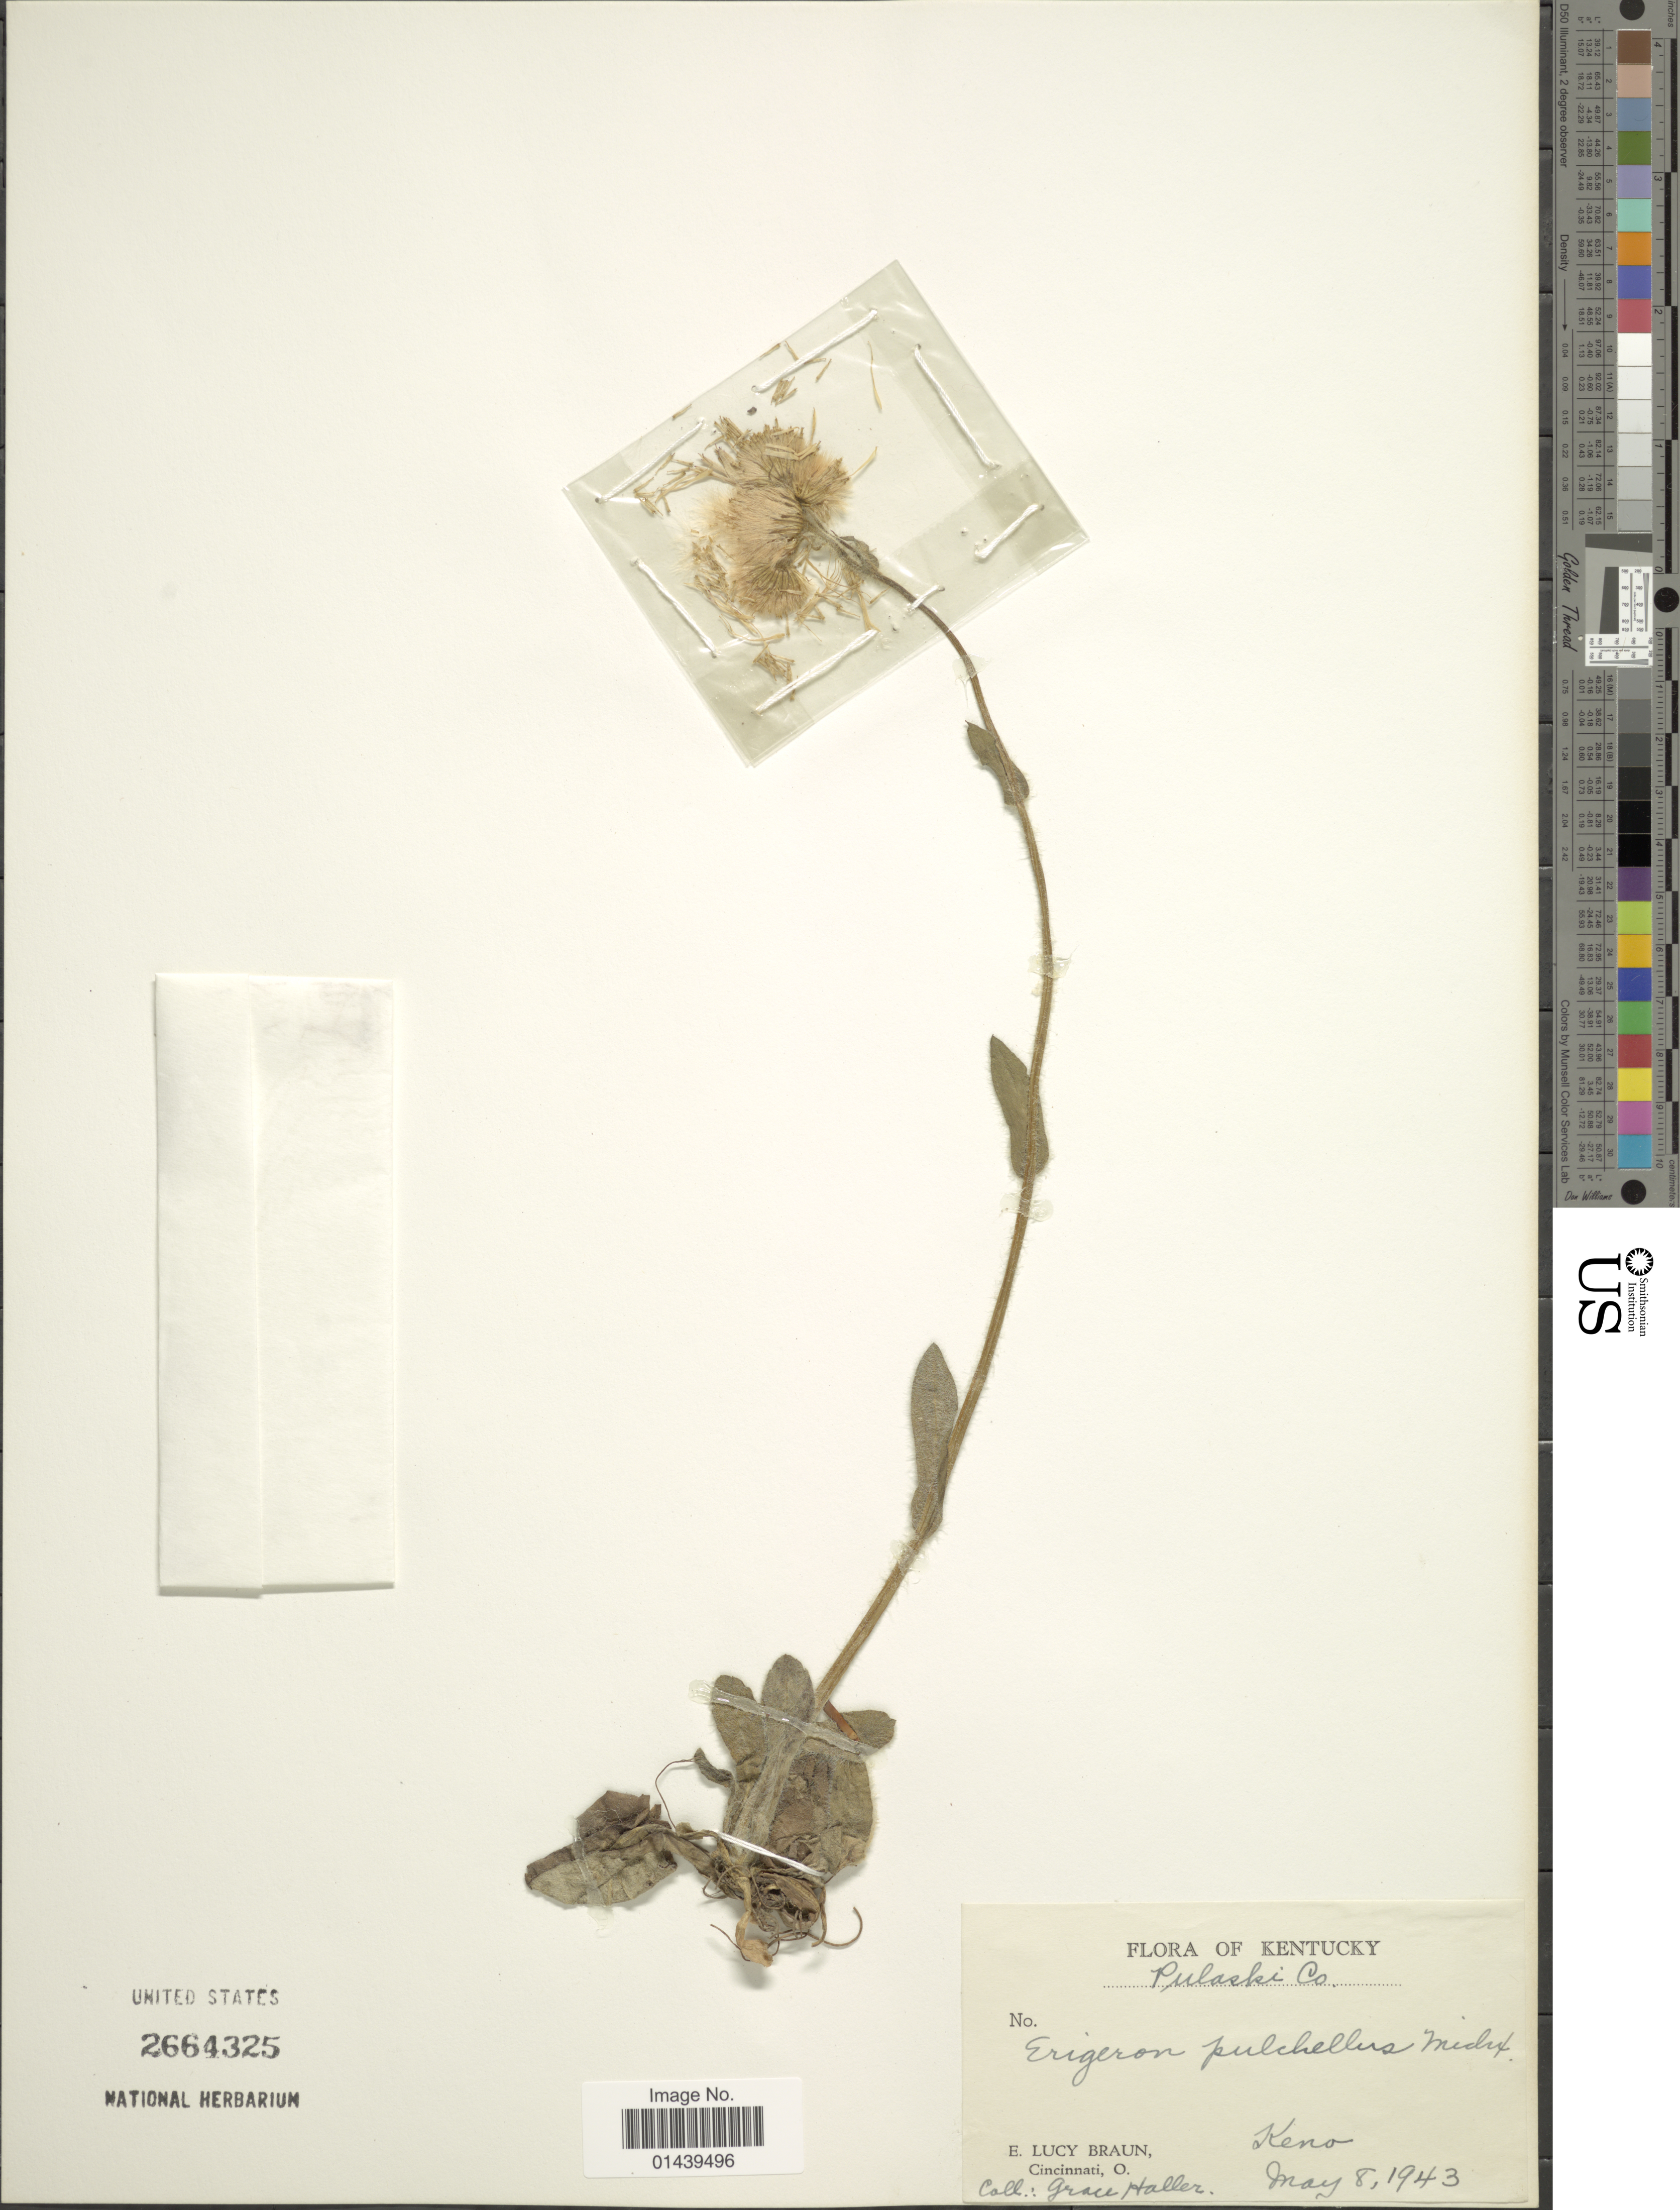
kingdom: Plantae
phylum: Tracheophyta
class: Magnoliopsida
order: Asterales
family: Asteraceae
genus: Erigeron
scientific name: Erigeron pulchellus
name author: Michx.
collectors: E. L. Braun & G. Haller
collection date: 1943-05-08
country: United States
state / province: Kentucky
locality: Pulaski Co. Keno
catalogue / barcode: US 2664325